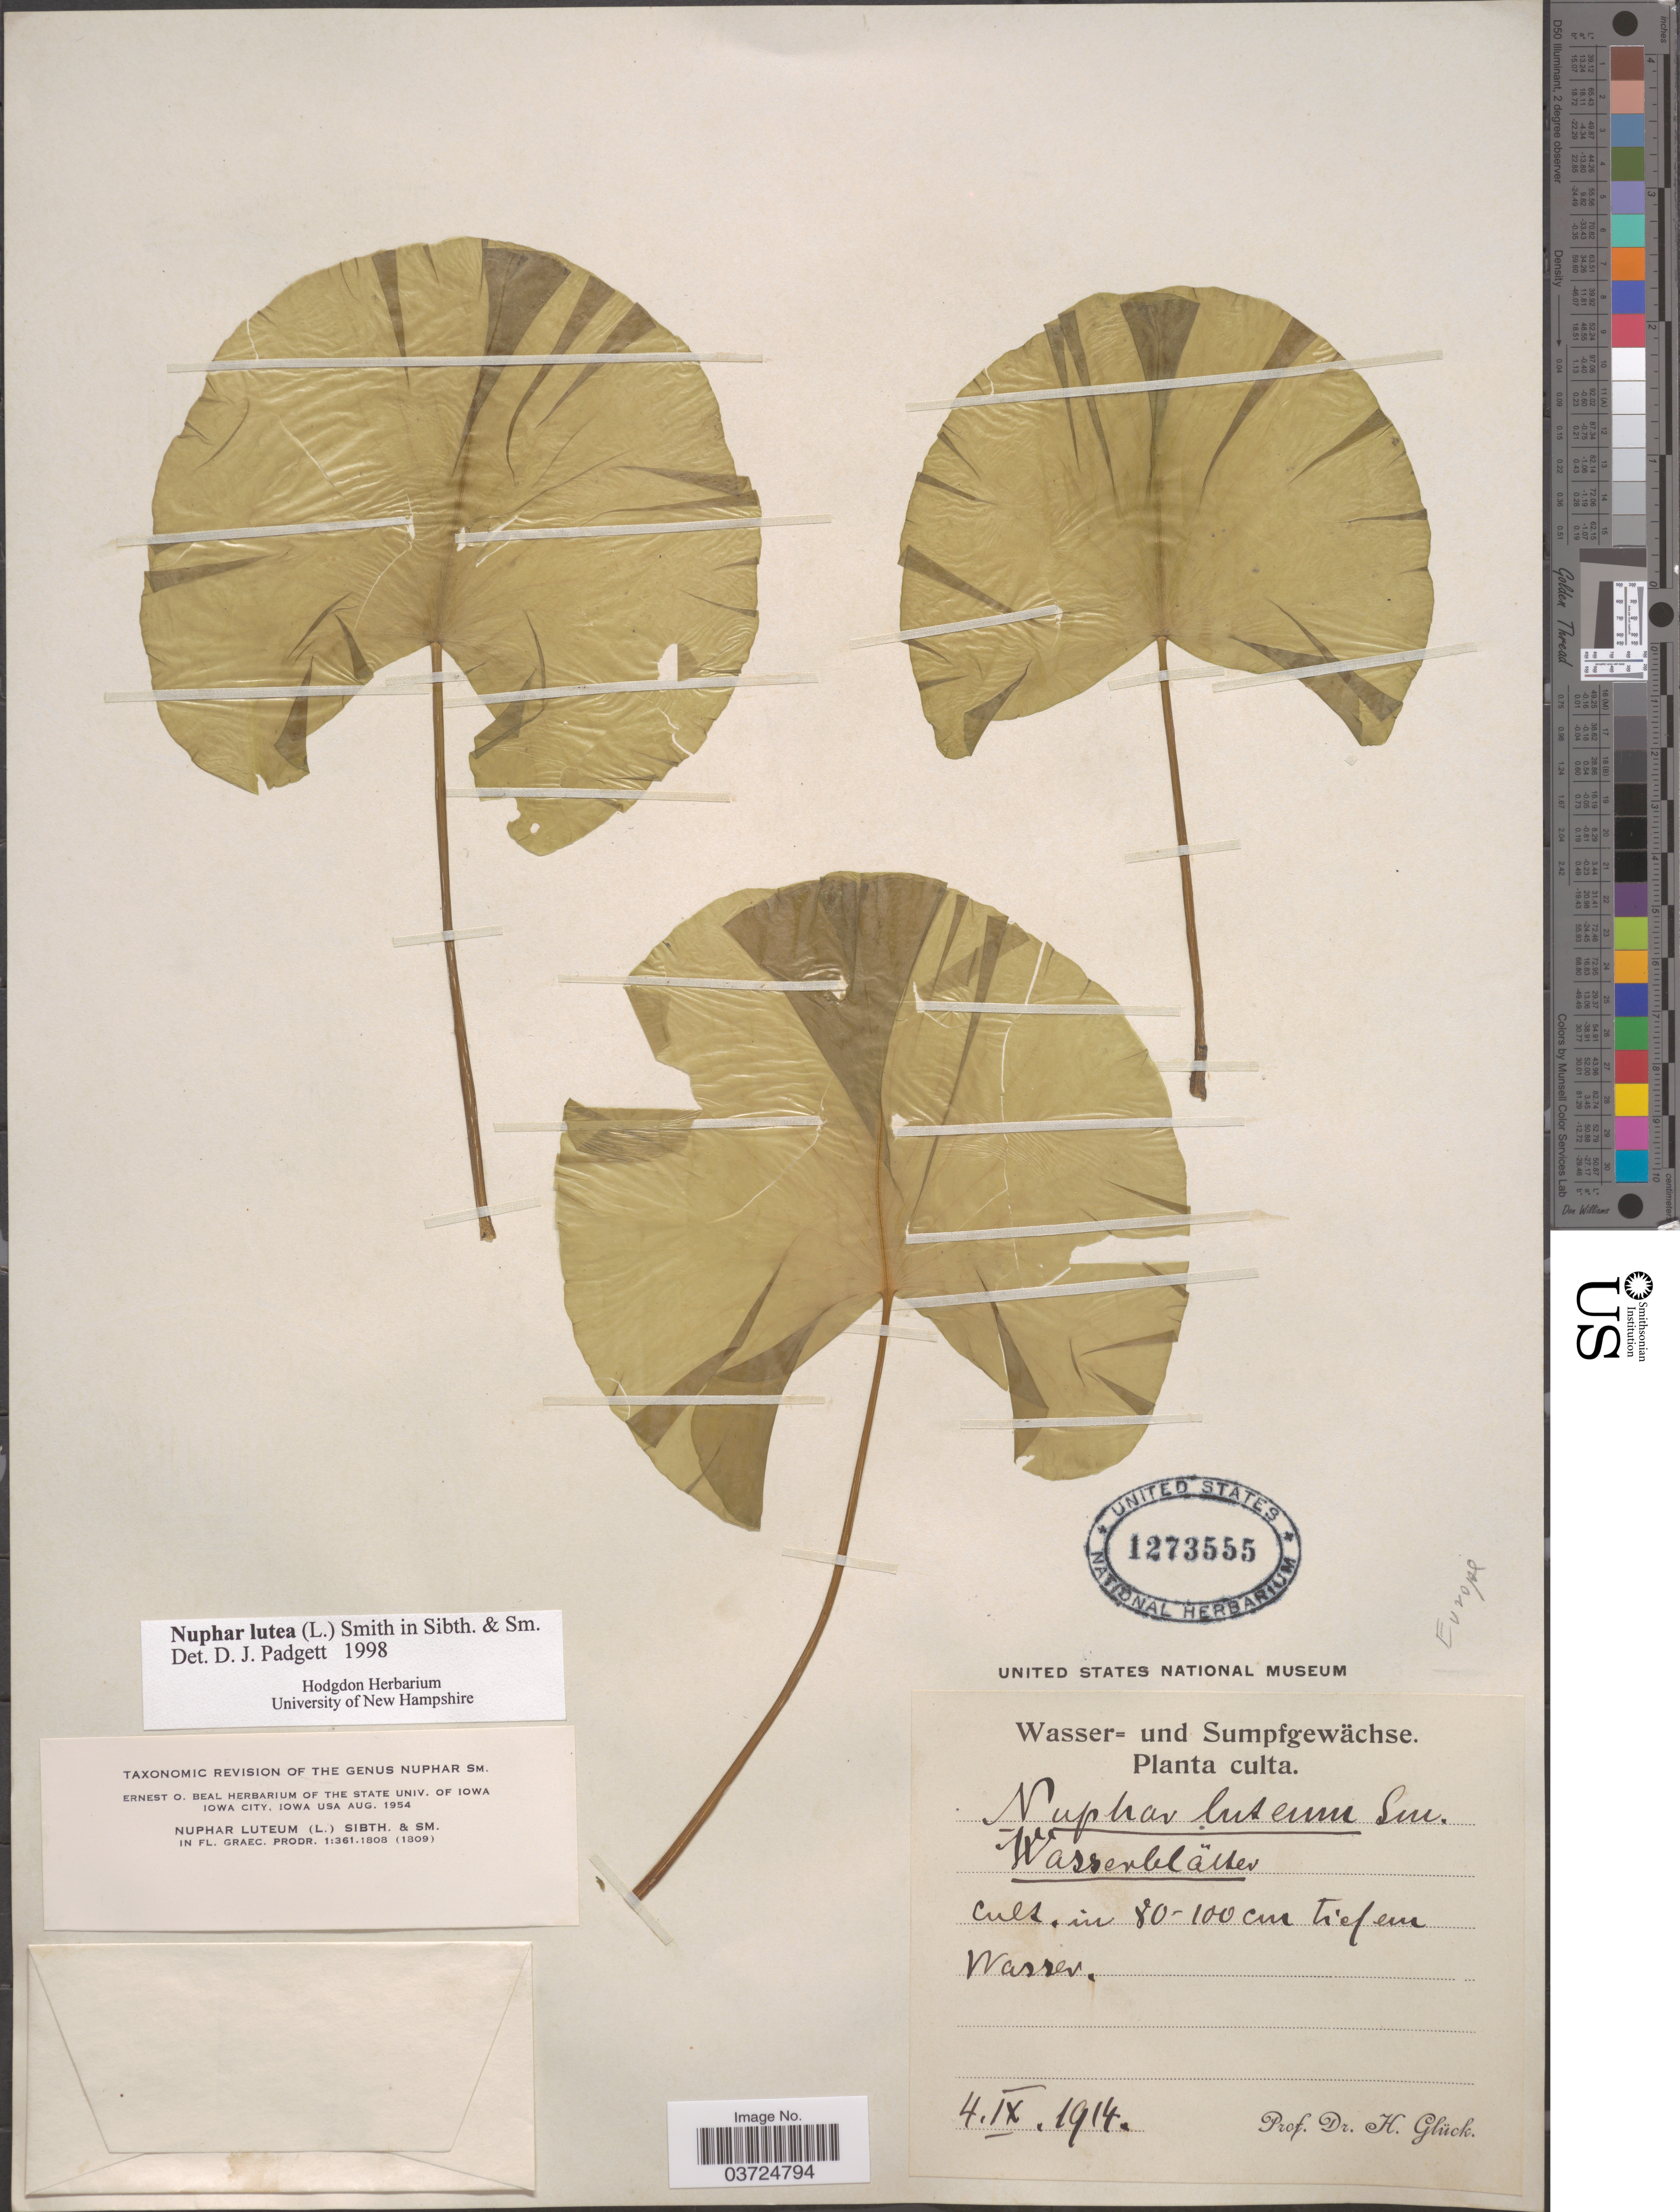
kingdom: Plantae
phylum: Tracheophyta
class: Magnoliopsida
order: Nymphaeales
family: Nymphaeaceae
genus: Nuphar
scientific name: Nuphar lutea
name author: (L.) Sm.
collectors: H. Glück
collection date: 1914-09-04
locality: Wasser= und Sumpfgewächse. Wasserblalten [interpreted] [unsure placement]. Europe.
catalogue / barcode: US 1273555